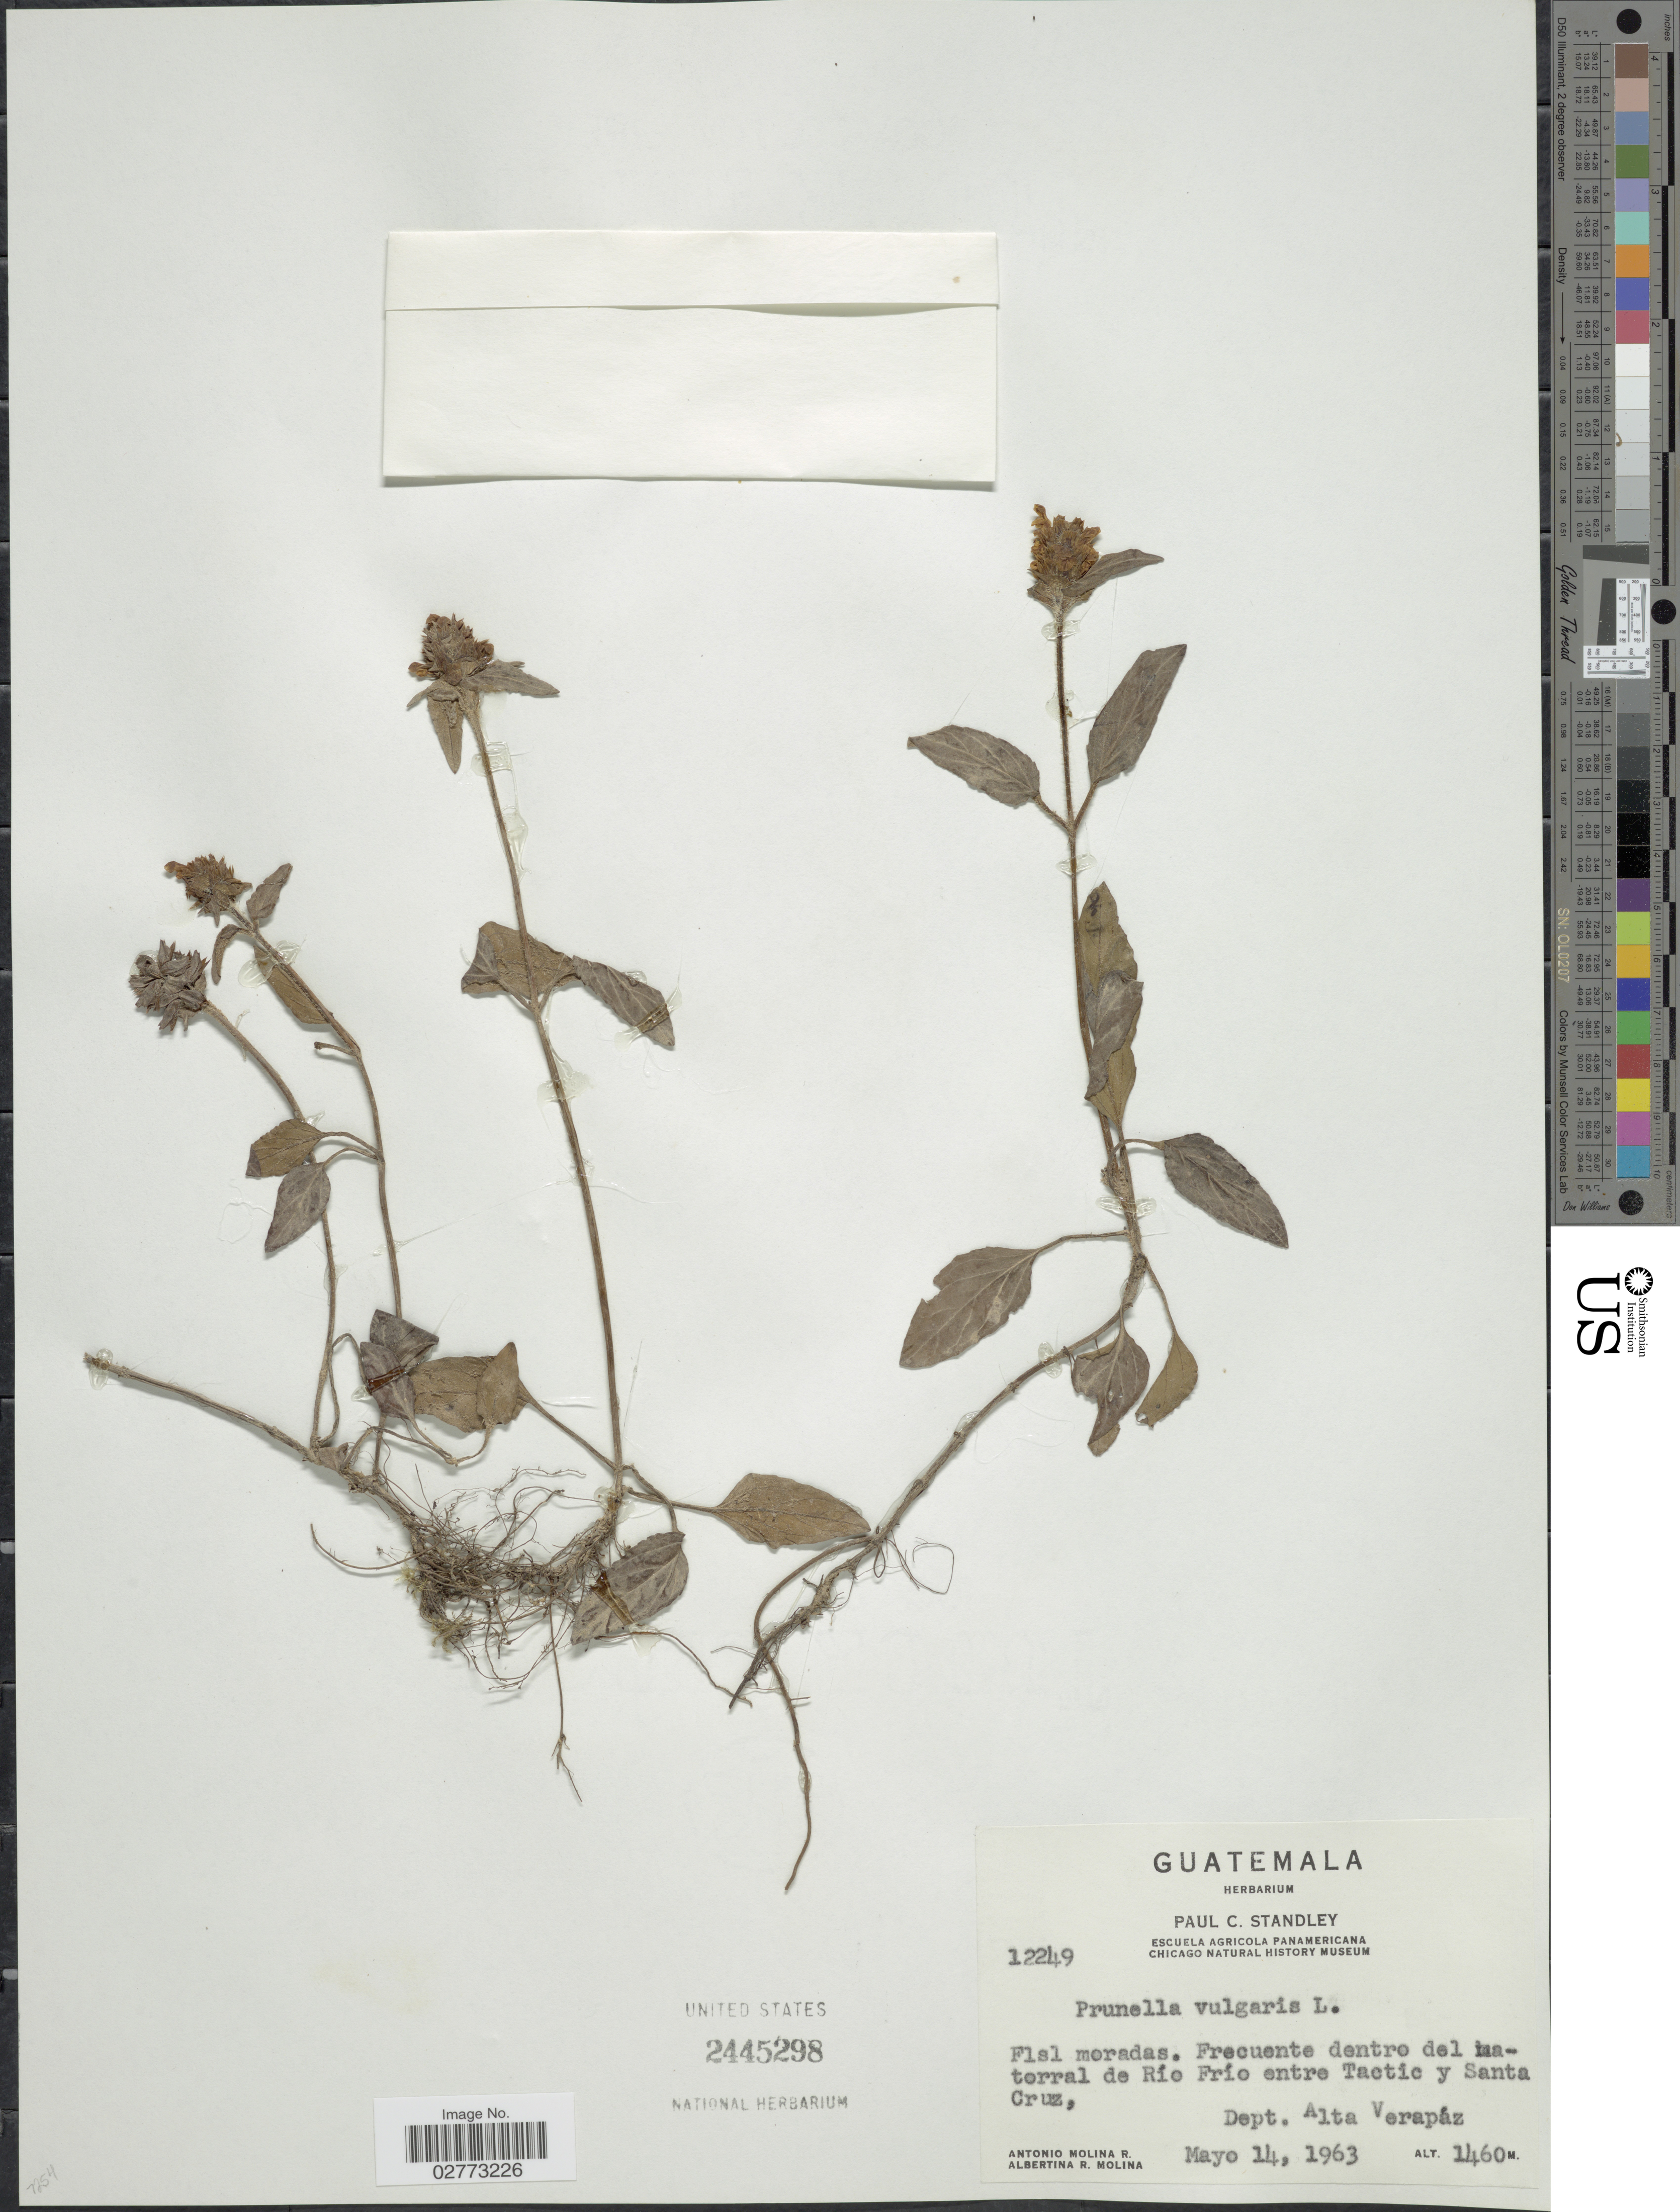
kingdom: Plantae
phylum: Tracheophyta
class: Magnoliopsida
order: Lamiales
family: Lamiaceae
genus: Prunella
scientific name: Prunella vulgaris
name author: L.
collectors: A. Molina R. & A. R. Molina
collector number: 12249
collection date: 1963-05-14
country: Guatemala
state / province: Alta Verapaz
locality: Río Frío entre Tactic y Santa Cruz.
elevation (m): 1460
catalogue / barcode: US 2445298